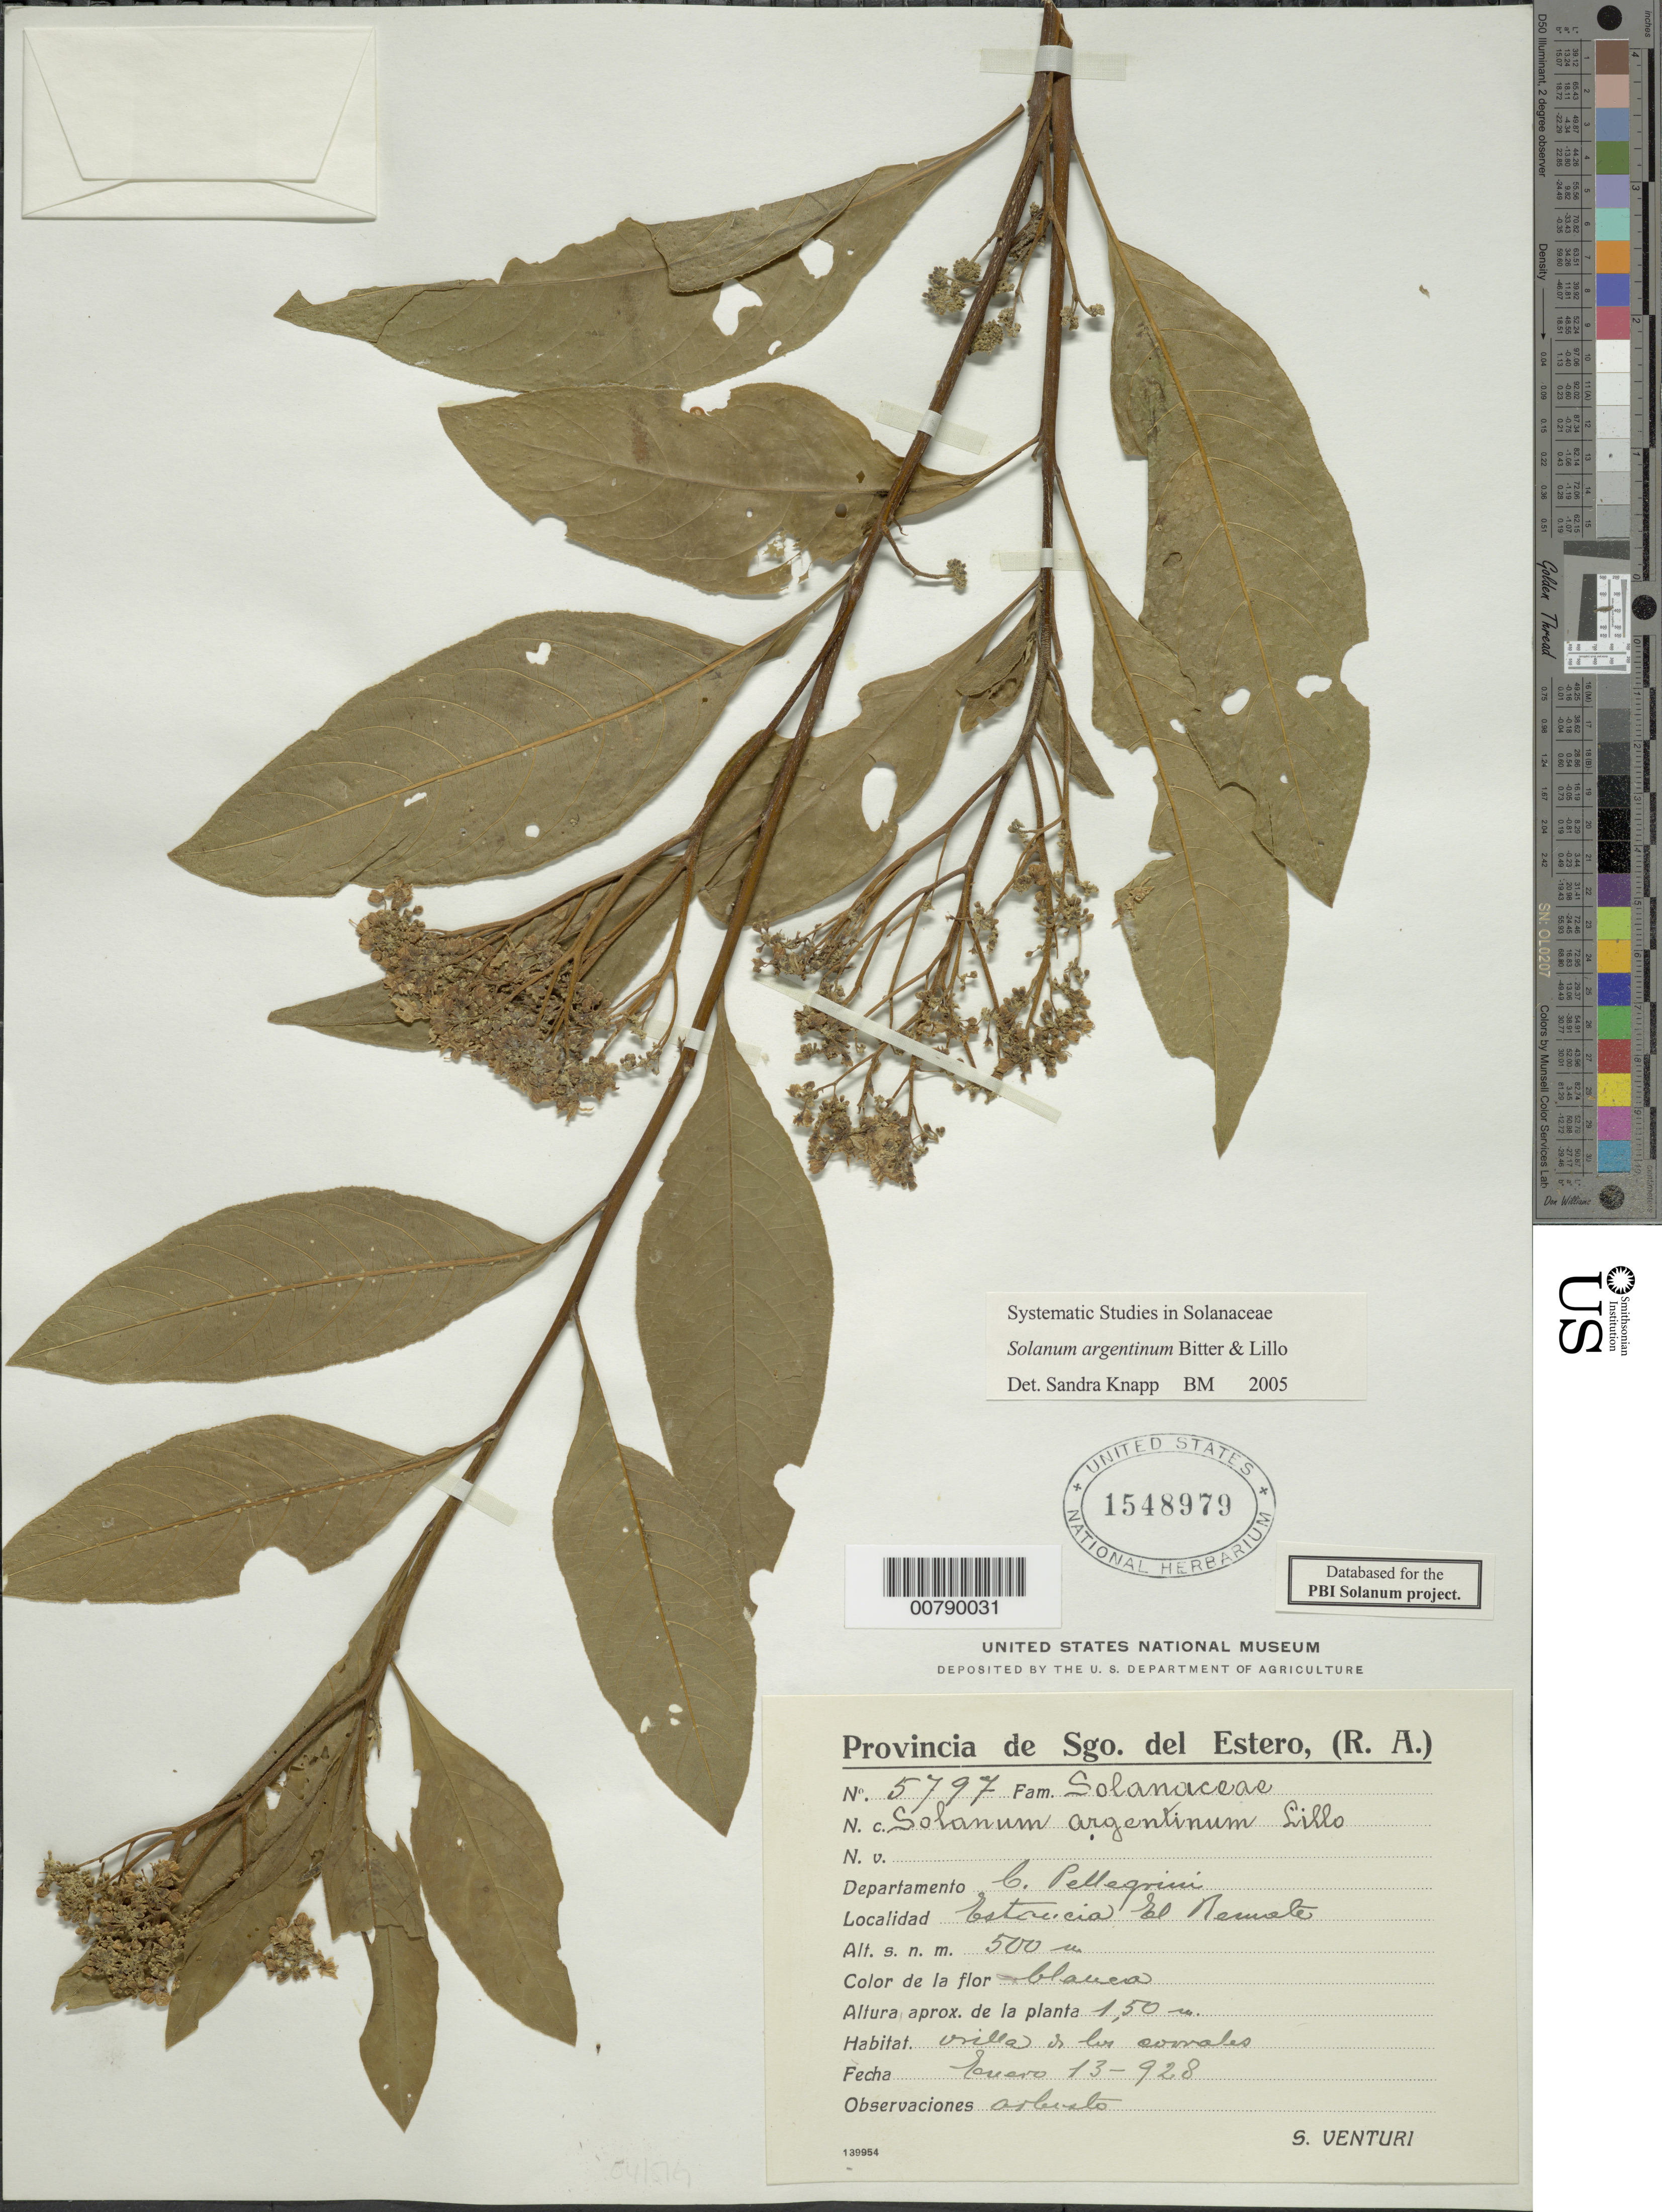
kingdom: Plantae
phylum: Tracheophyta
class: Magnoliopsida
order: Solanales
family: Solanaceae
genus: Solanum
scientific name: Solanum argentinum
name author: Bitter & Lillo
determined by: Knapp, S. D.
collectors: S. Venturi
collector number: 5797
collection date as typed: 13 Jan 1928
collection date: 1928-01-13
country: Argentina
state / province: Santiago del Estero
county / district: Pellegrini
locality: Estancia El Remate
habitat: orilla de los corrales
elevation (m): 500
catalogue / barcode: US 1548979